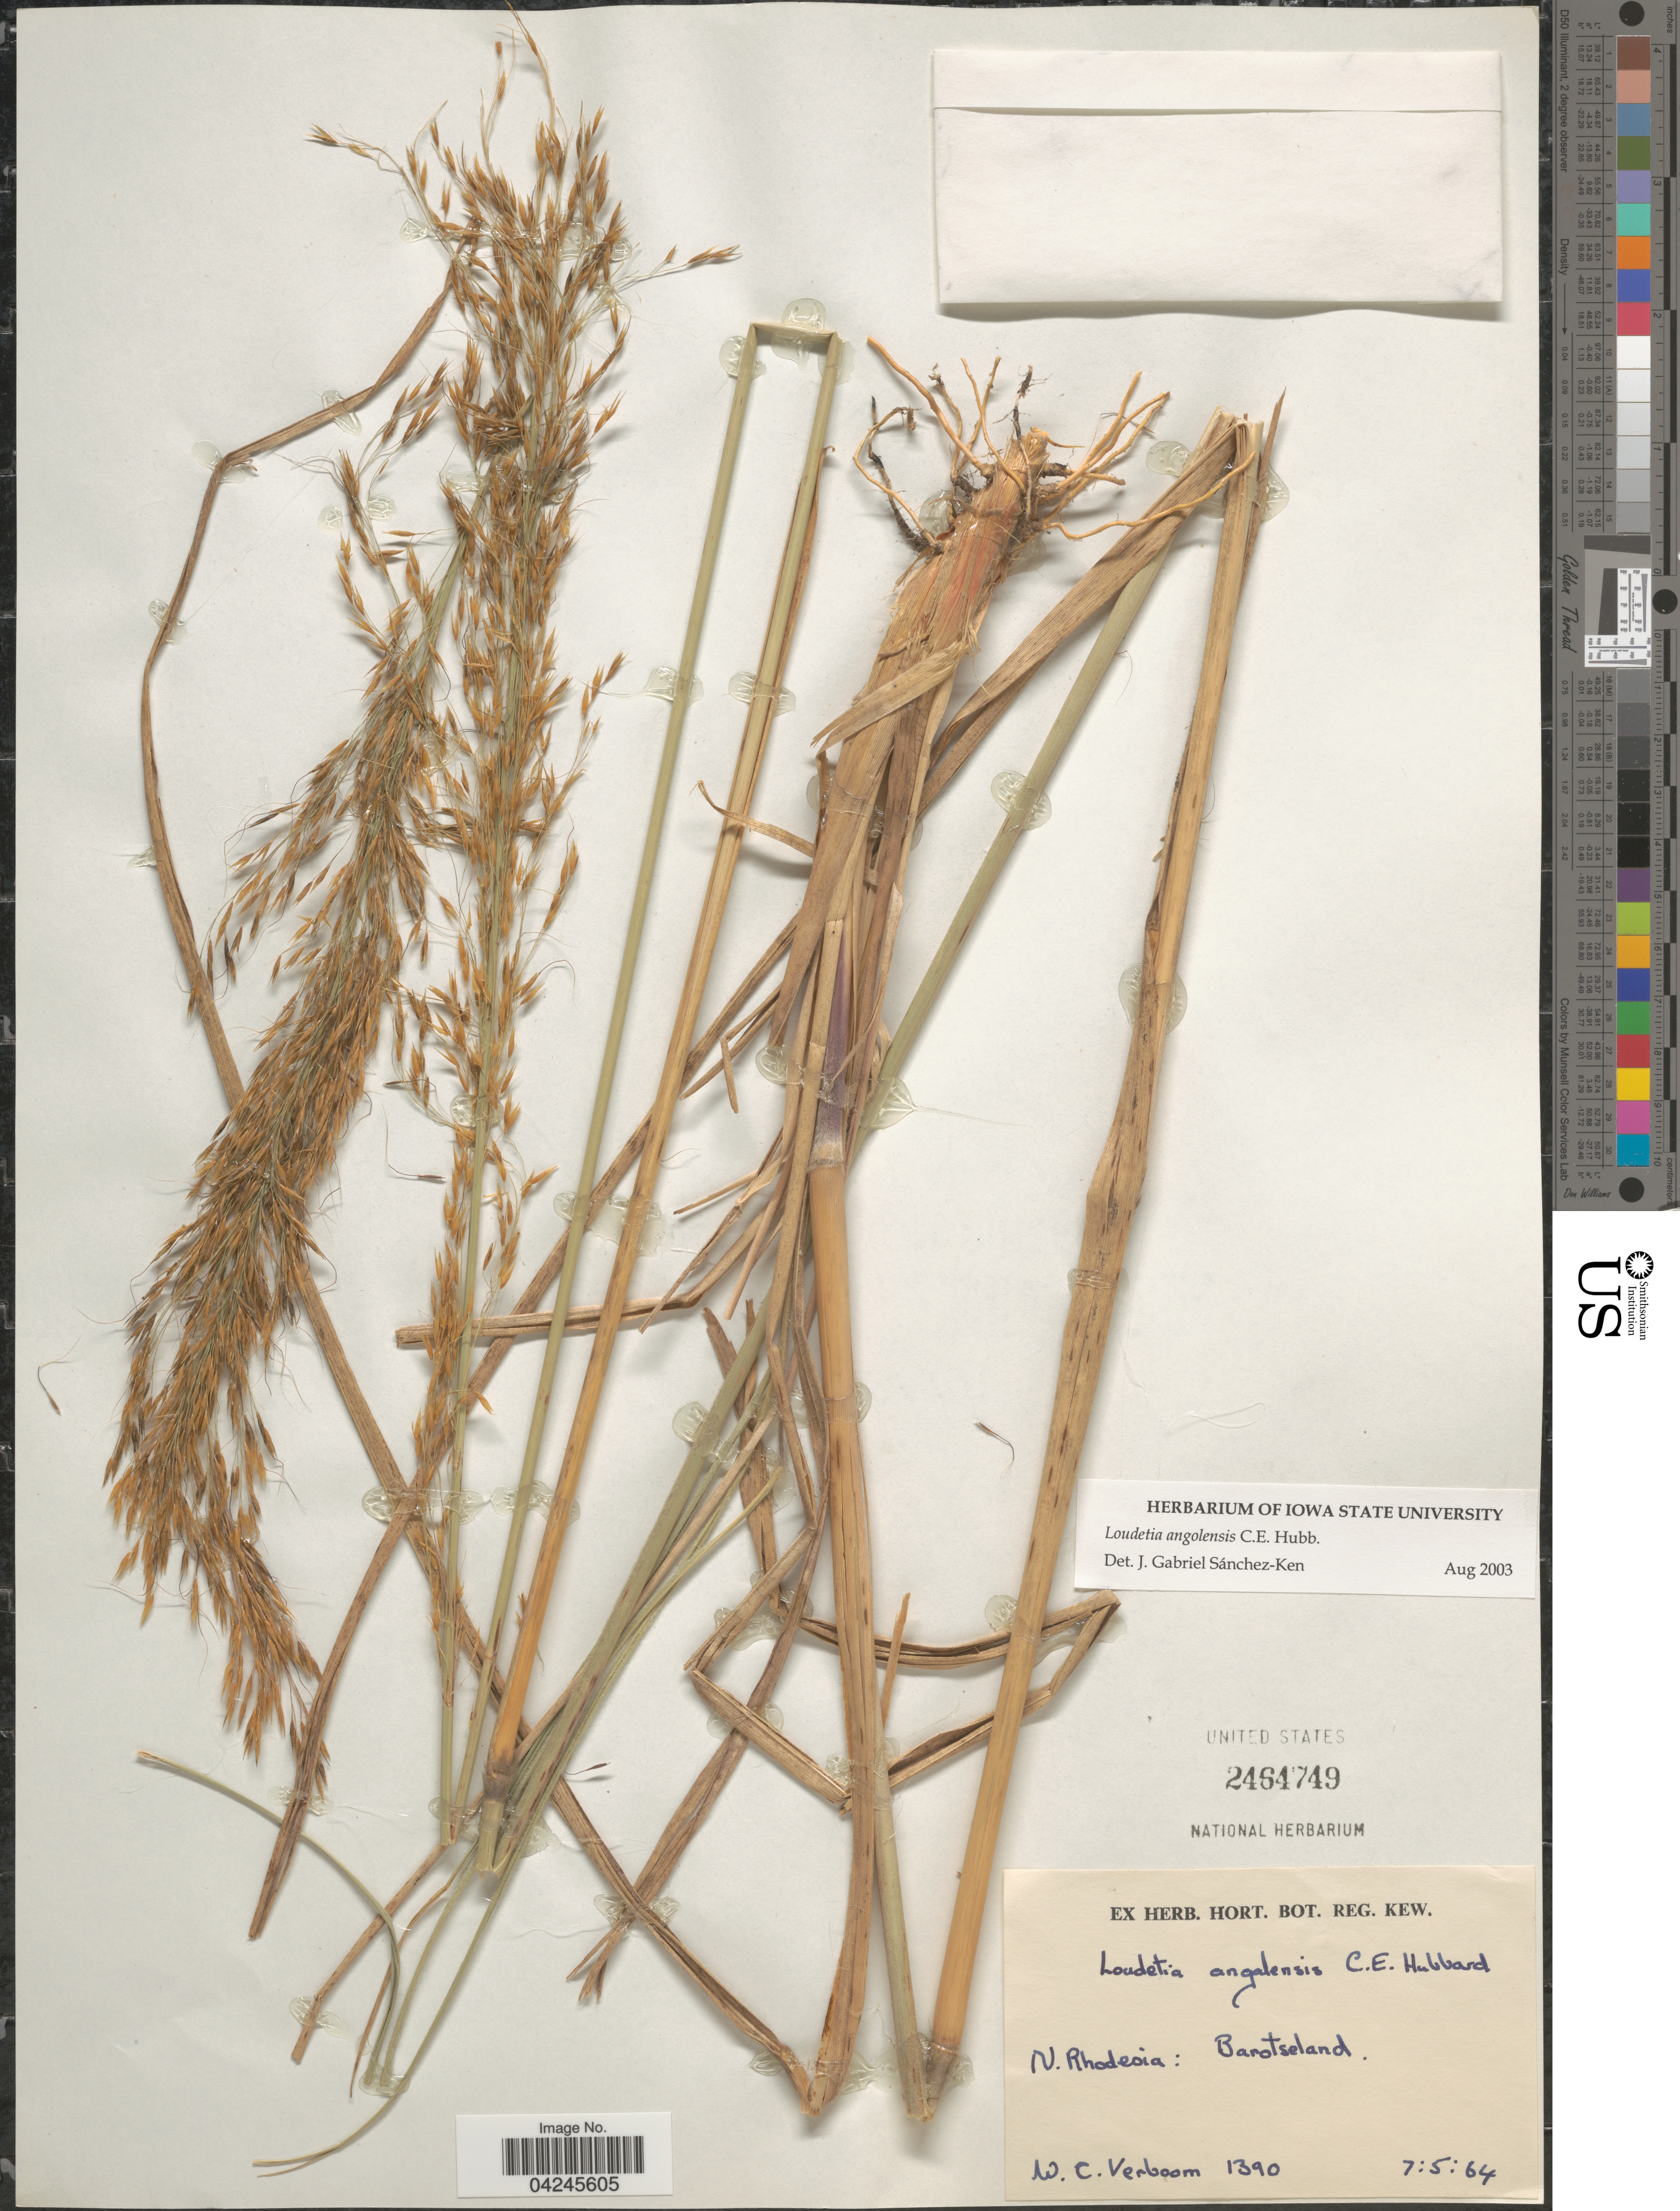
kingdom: Plantae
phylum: Tracheophyta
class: Liliopsida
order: Poales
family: Poaceae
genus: Loudetia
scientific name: Loudetia angolensis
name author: C. E. Hubb.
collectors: W. Verboom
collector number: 1390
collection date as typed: Transcribed d/m/y: 7/5/64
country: Zambia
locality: N. Rhodesia: Barotseland.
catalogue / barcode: US 2464749